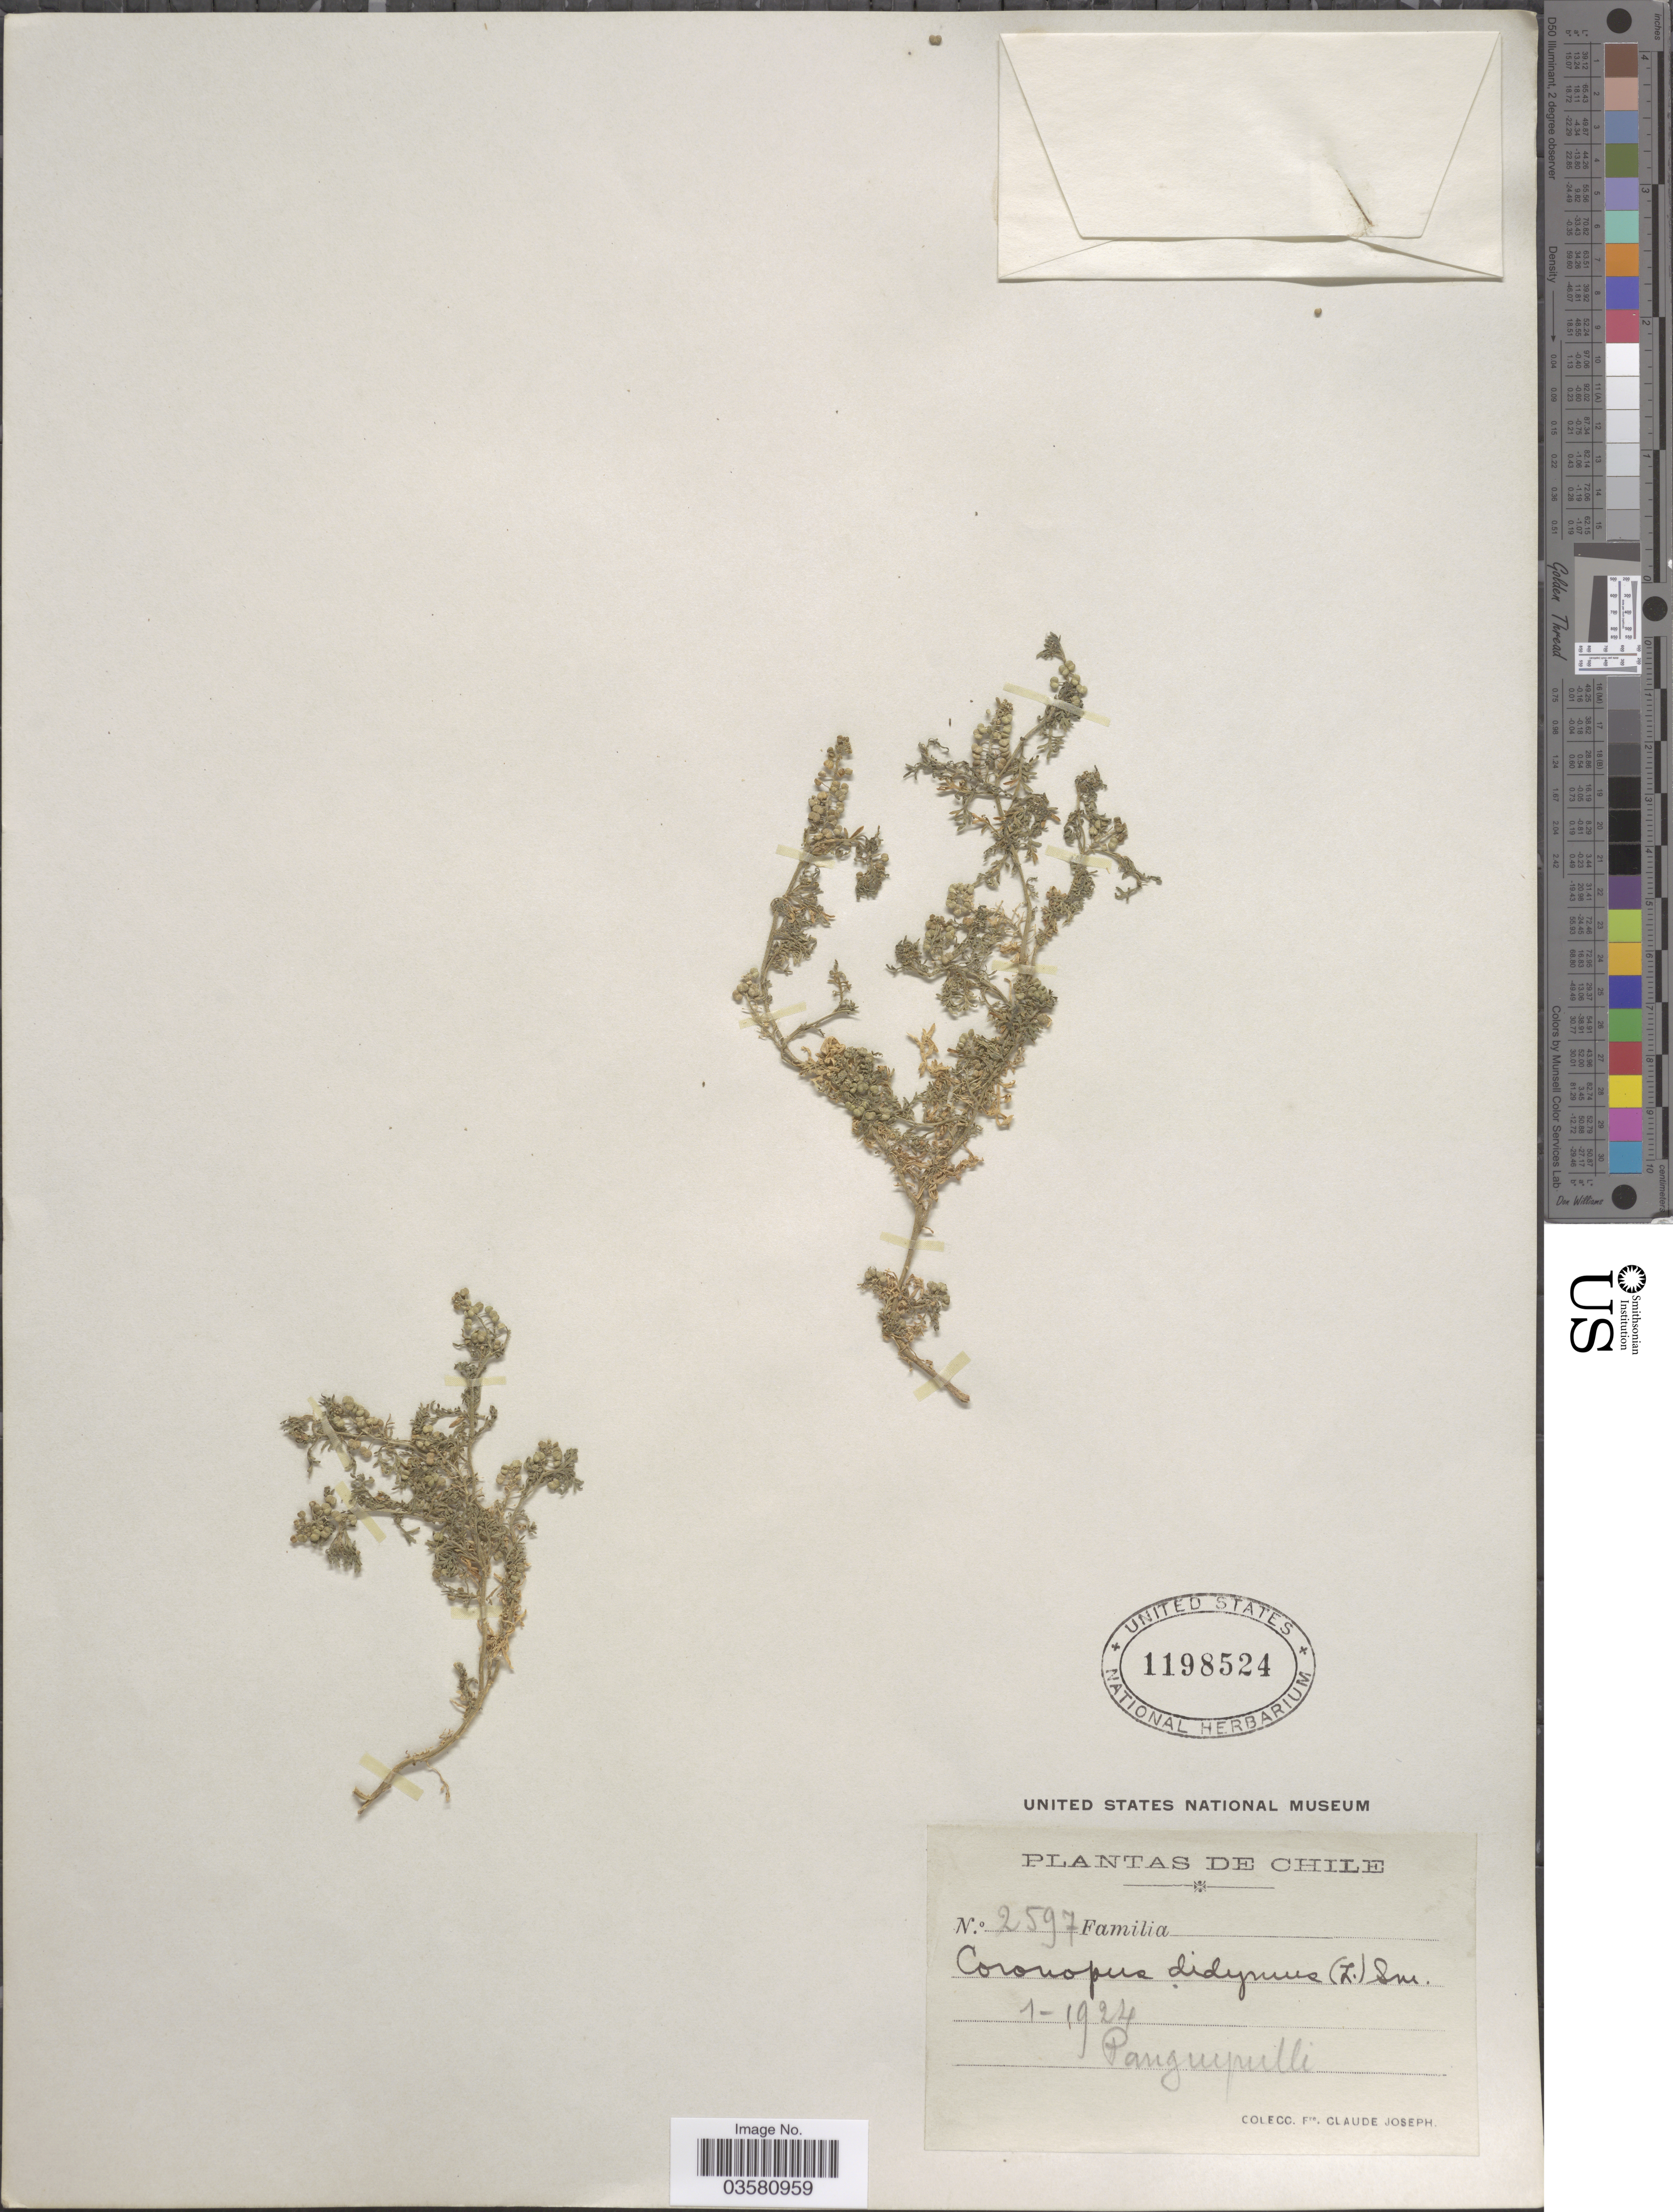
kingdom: Plantae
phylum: Tracheophyta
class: Magnoliopsida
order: Brassicales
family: Brassicaceae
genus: Lepidium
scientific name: Lepidium didymum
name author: L.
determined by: Strong, M. T., (US), Smithsonian Institution - National Museum of Natural History (UNITED STATES)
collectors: Bro. Claude-Joseph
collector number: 2597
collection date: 1924-01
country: Chile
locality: Panguipulli.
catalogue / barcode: US 1198524